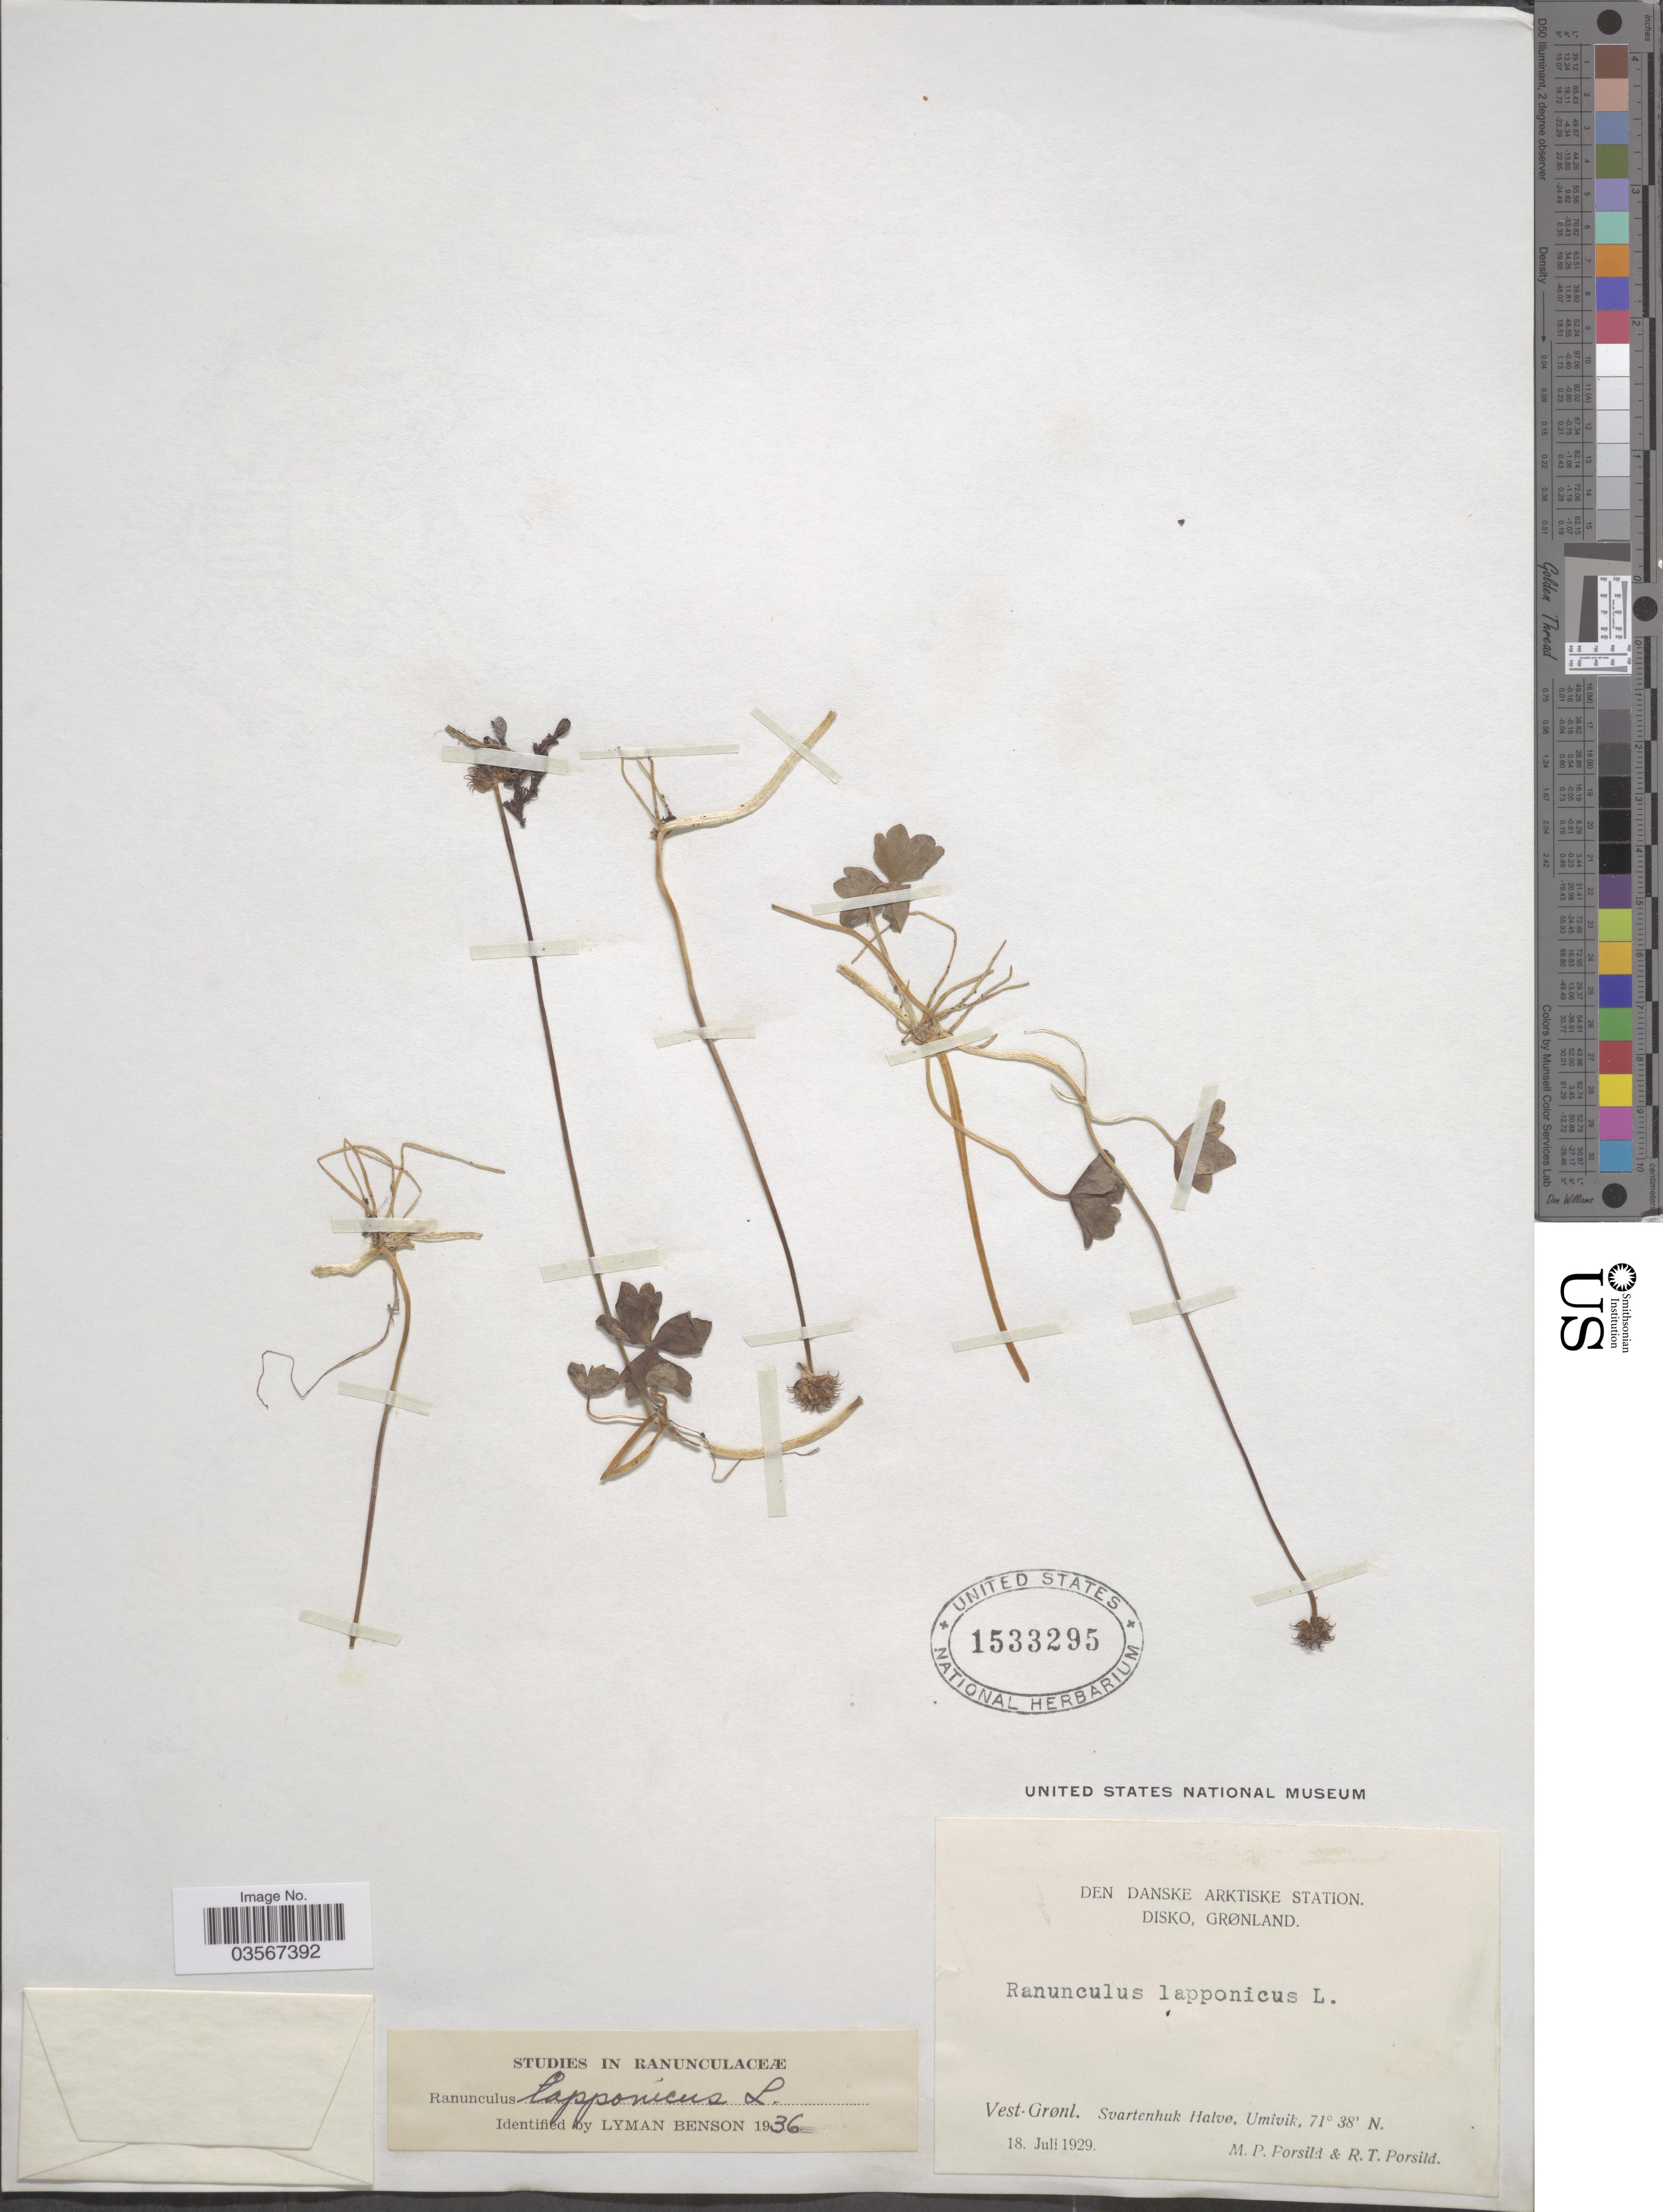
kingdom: Plantae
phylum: Tracheophyta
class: Magnoliopsida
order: Ranunculales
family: Ranunculaceae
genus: Ranunculus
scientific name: Ranunculus lapponicus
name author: L.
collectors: M. P. Porsild & R. T. Porsild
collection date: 1929-07-18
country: Greenland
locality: Den Danske Arktiske Station. Disko, Grønland. Vest-Grønl. Svartenhuk Halvø, Umivik.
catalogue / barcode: US 1533295